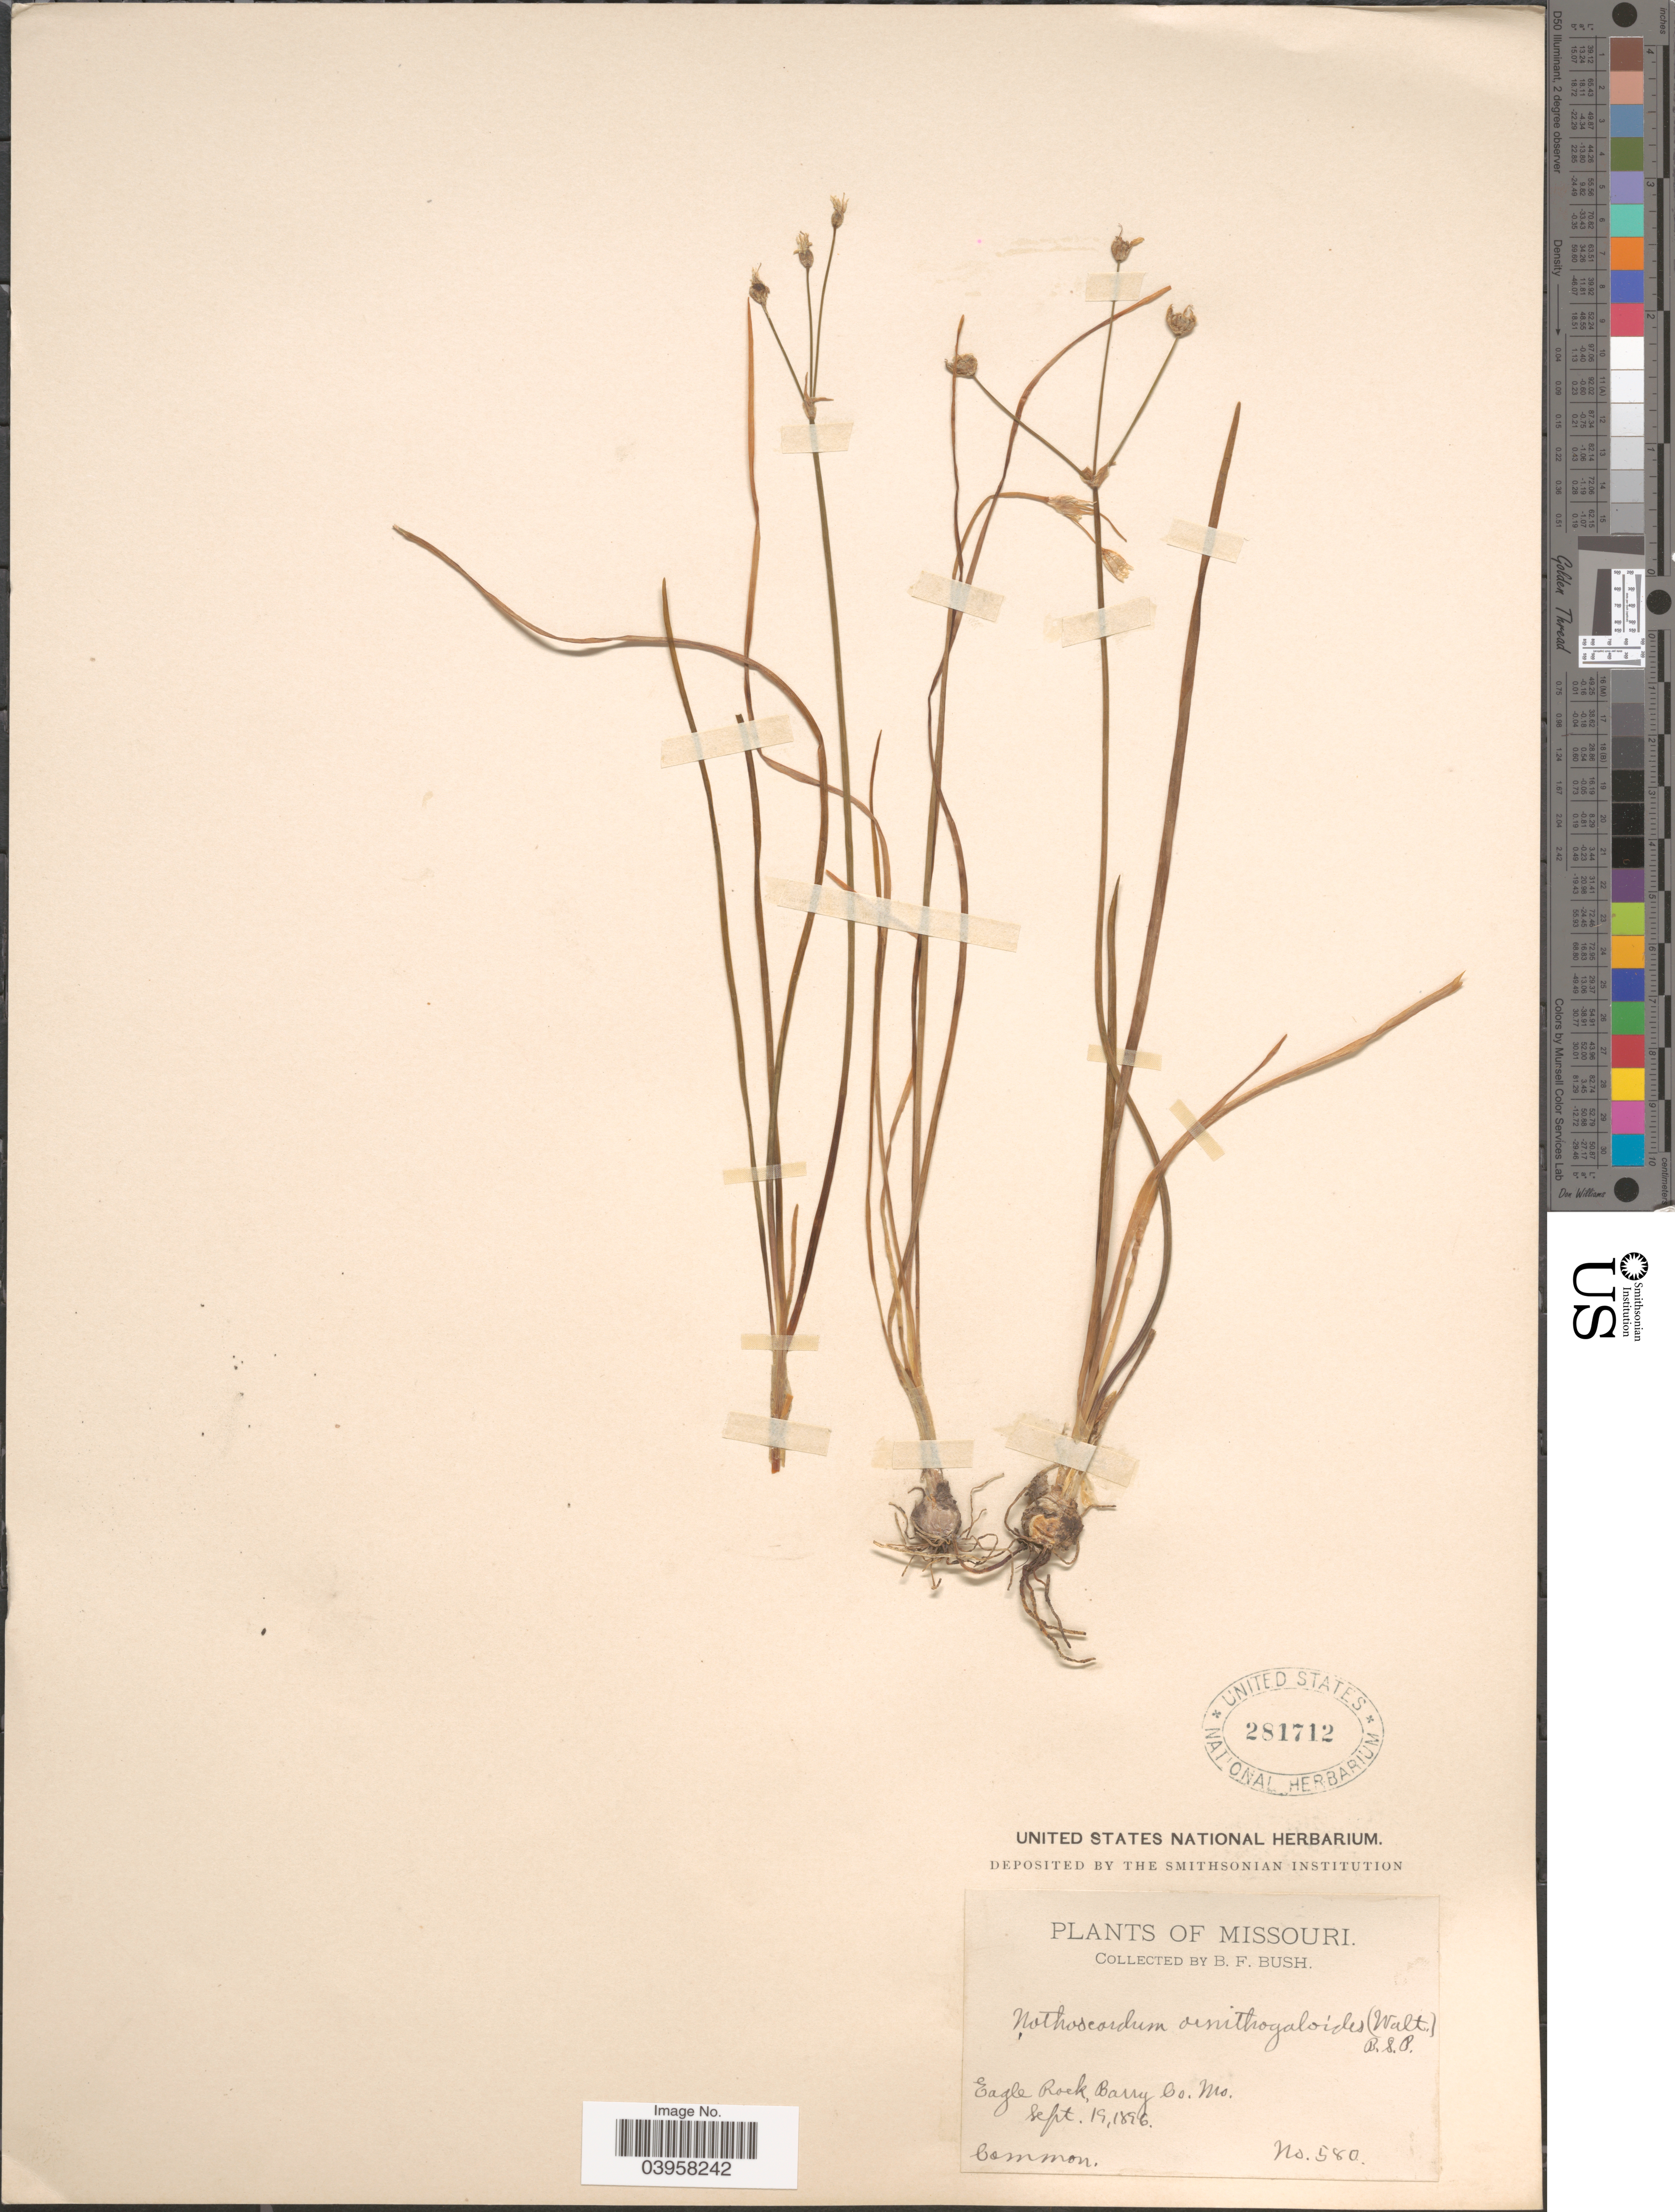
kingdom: Plantae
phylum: Tracheophyta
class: Liliopsida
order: Asparagales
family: Amaryllidaceae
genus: Nothoscordum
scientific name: Nothoscordum bivalve var. bivalve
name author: (L.) Britton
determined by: Strong, Mark T., (BOT), Smithsonian Institution - National Museum of Natural History (UNITED STATES)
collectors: B. F. Bush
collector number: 580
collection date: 1896-09-19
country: United States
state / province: Missouri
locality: Eagle Rock, Barry Co.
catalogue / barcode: US 281712